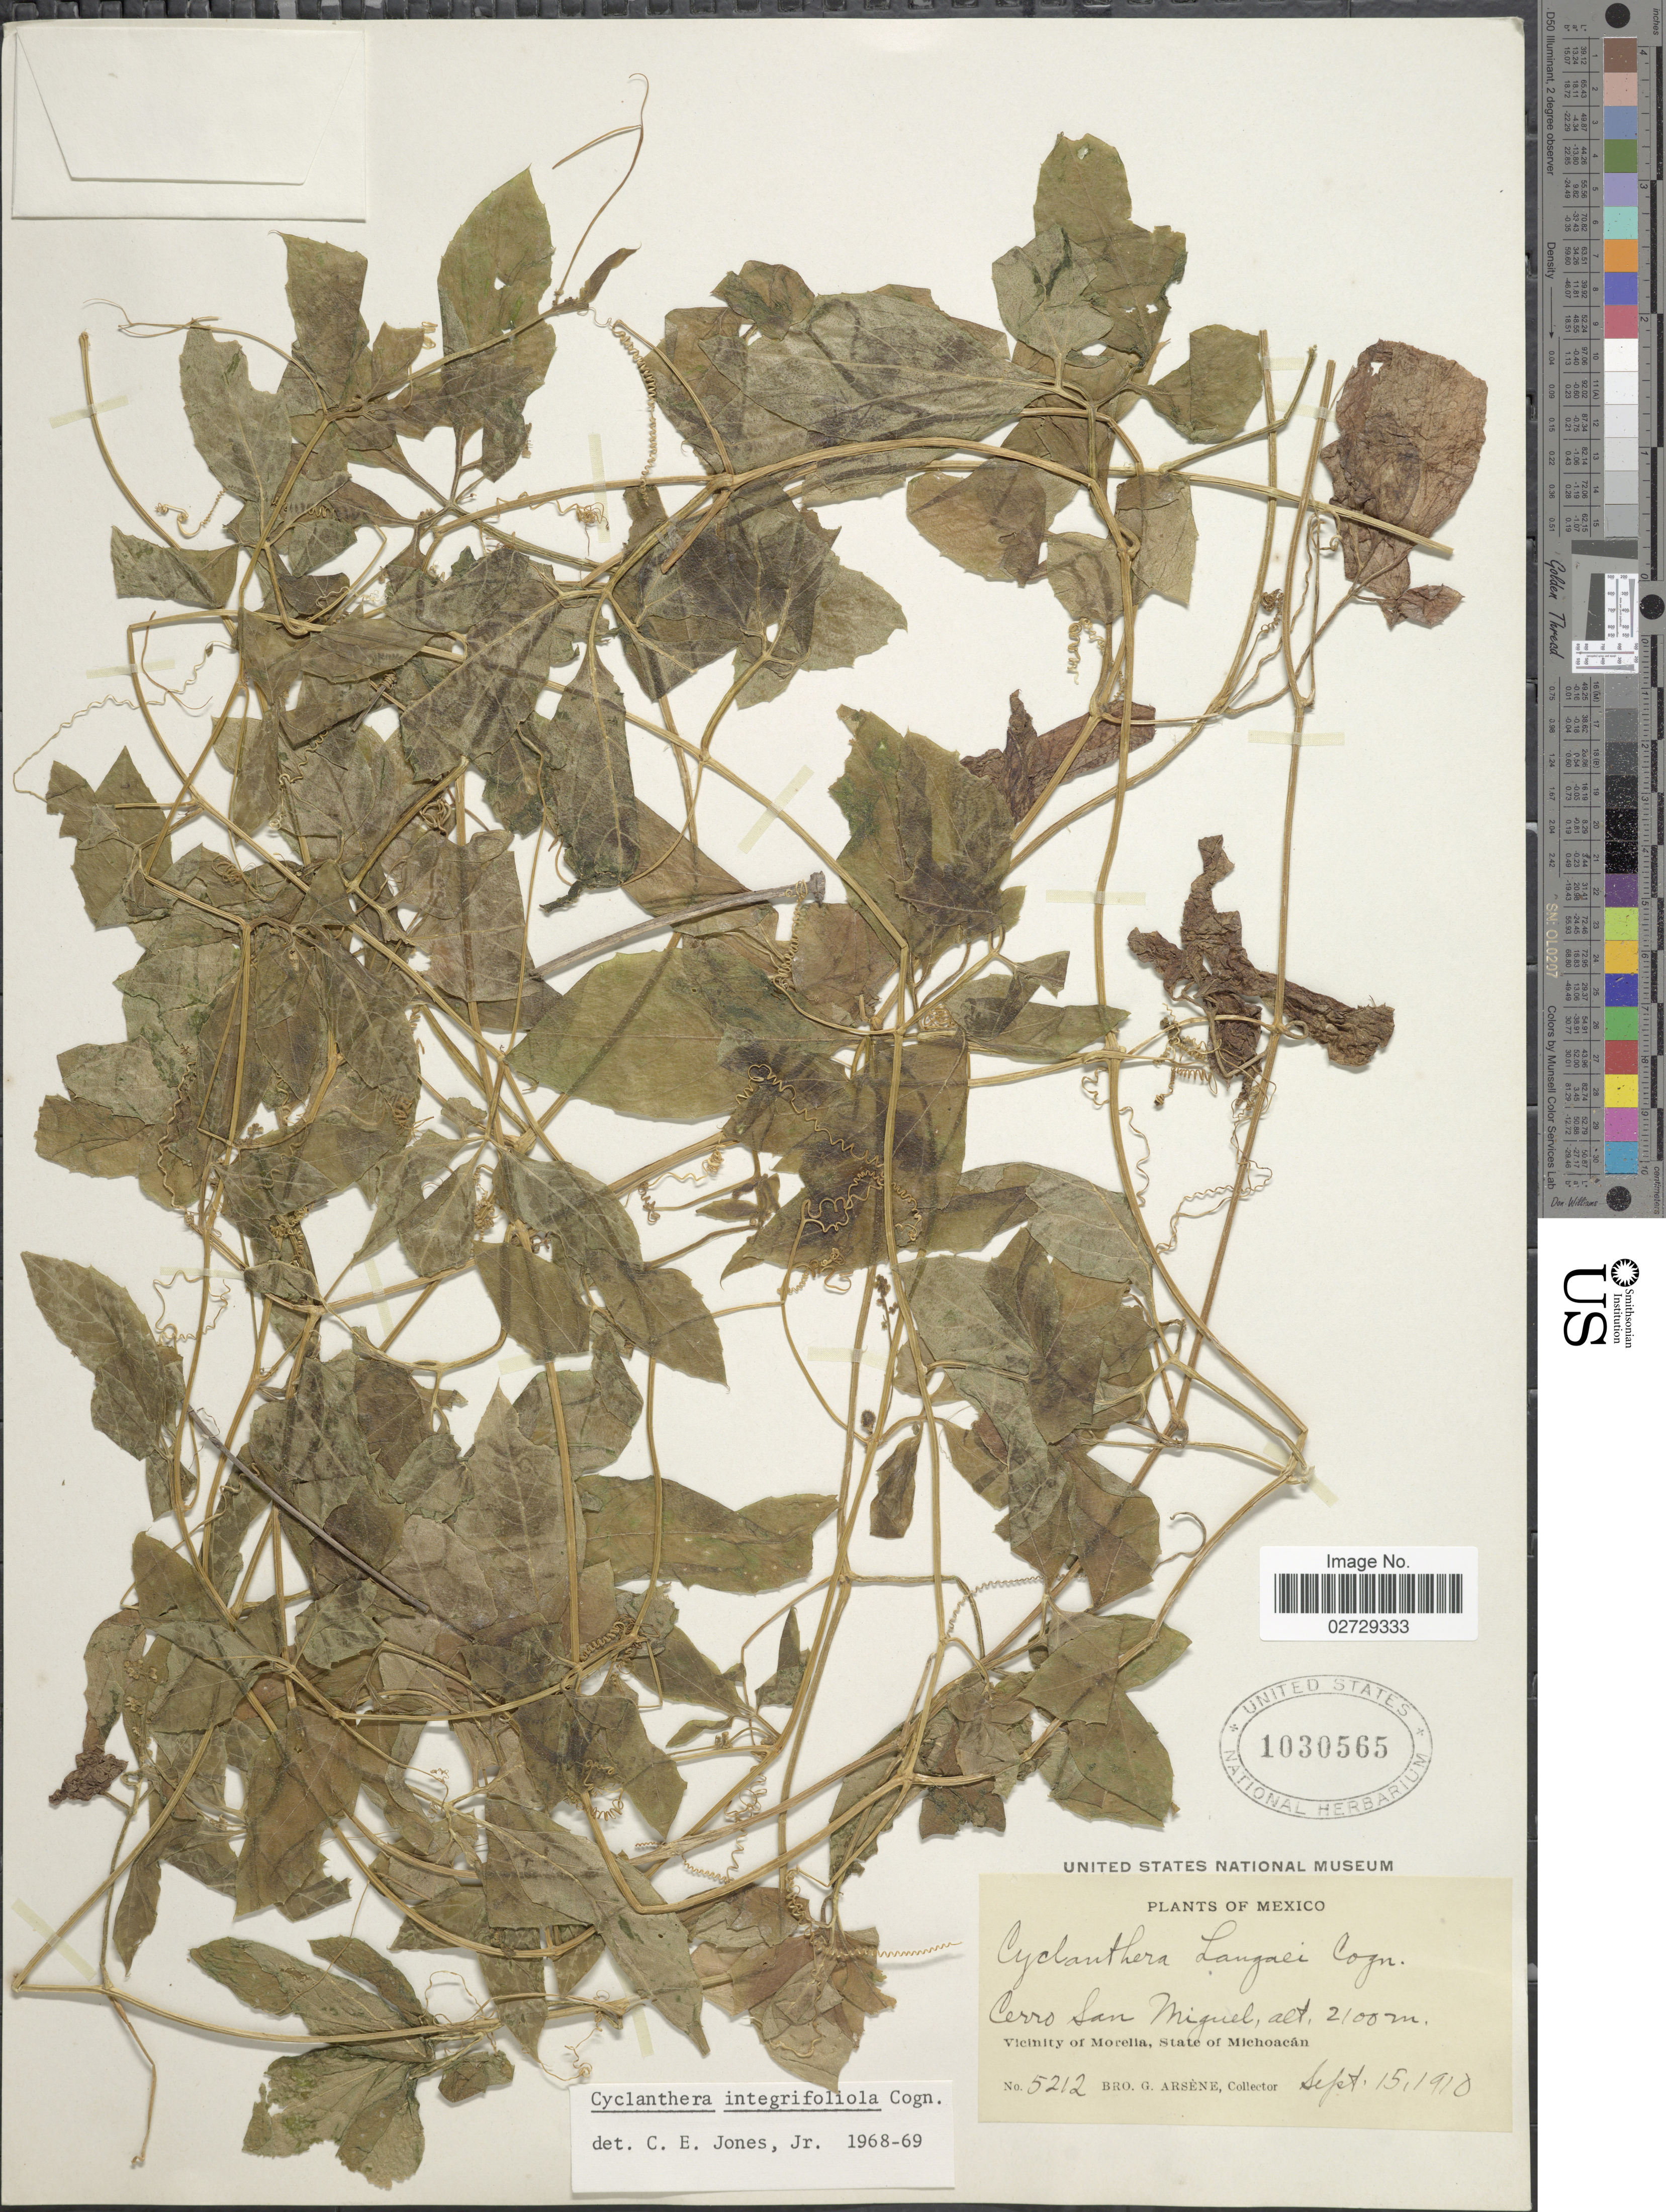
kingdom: Plantae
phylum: Tracheophyta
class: Magnoliopsida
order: Cucurbitales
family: Cucurbitaceae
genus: Cyclanthera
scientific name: Cyclanthera integrifoliola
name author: Cogn.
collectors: Bro. G. Arsène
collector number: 5212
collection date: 1910-09-15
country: Mexico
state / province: Michoacán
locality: Cerro San Miguel. Vicinity of Morelia.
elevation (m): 2100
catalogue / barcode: US 1030565